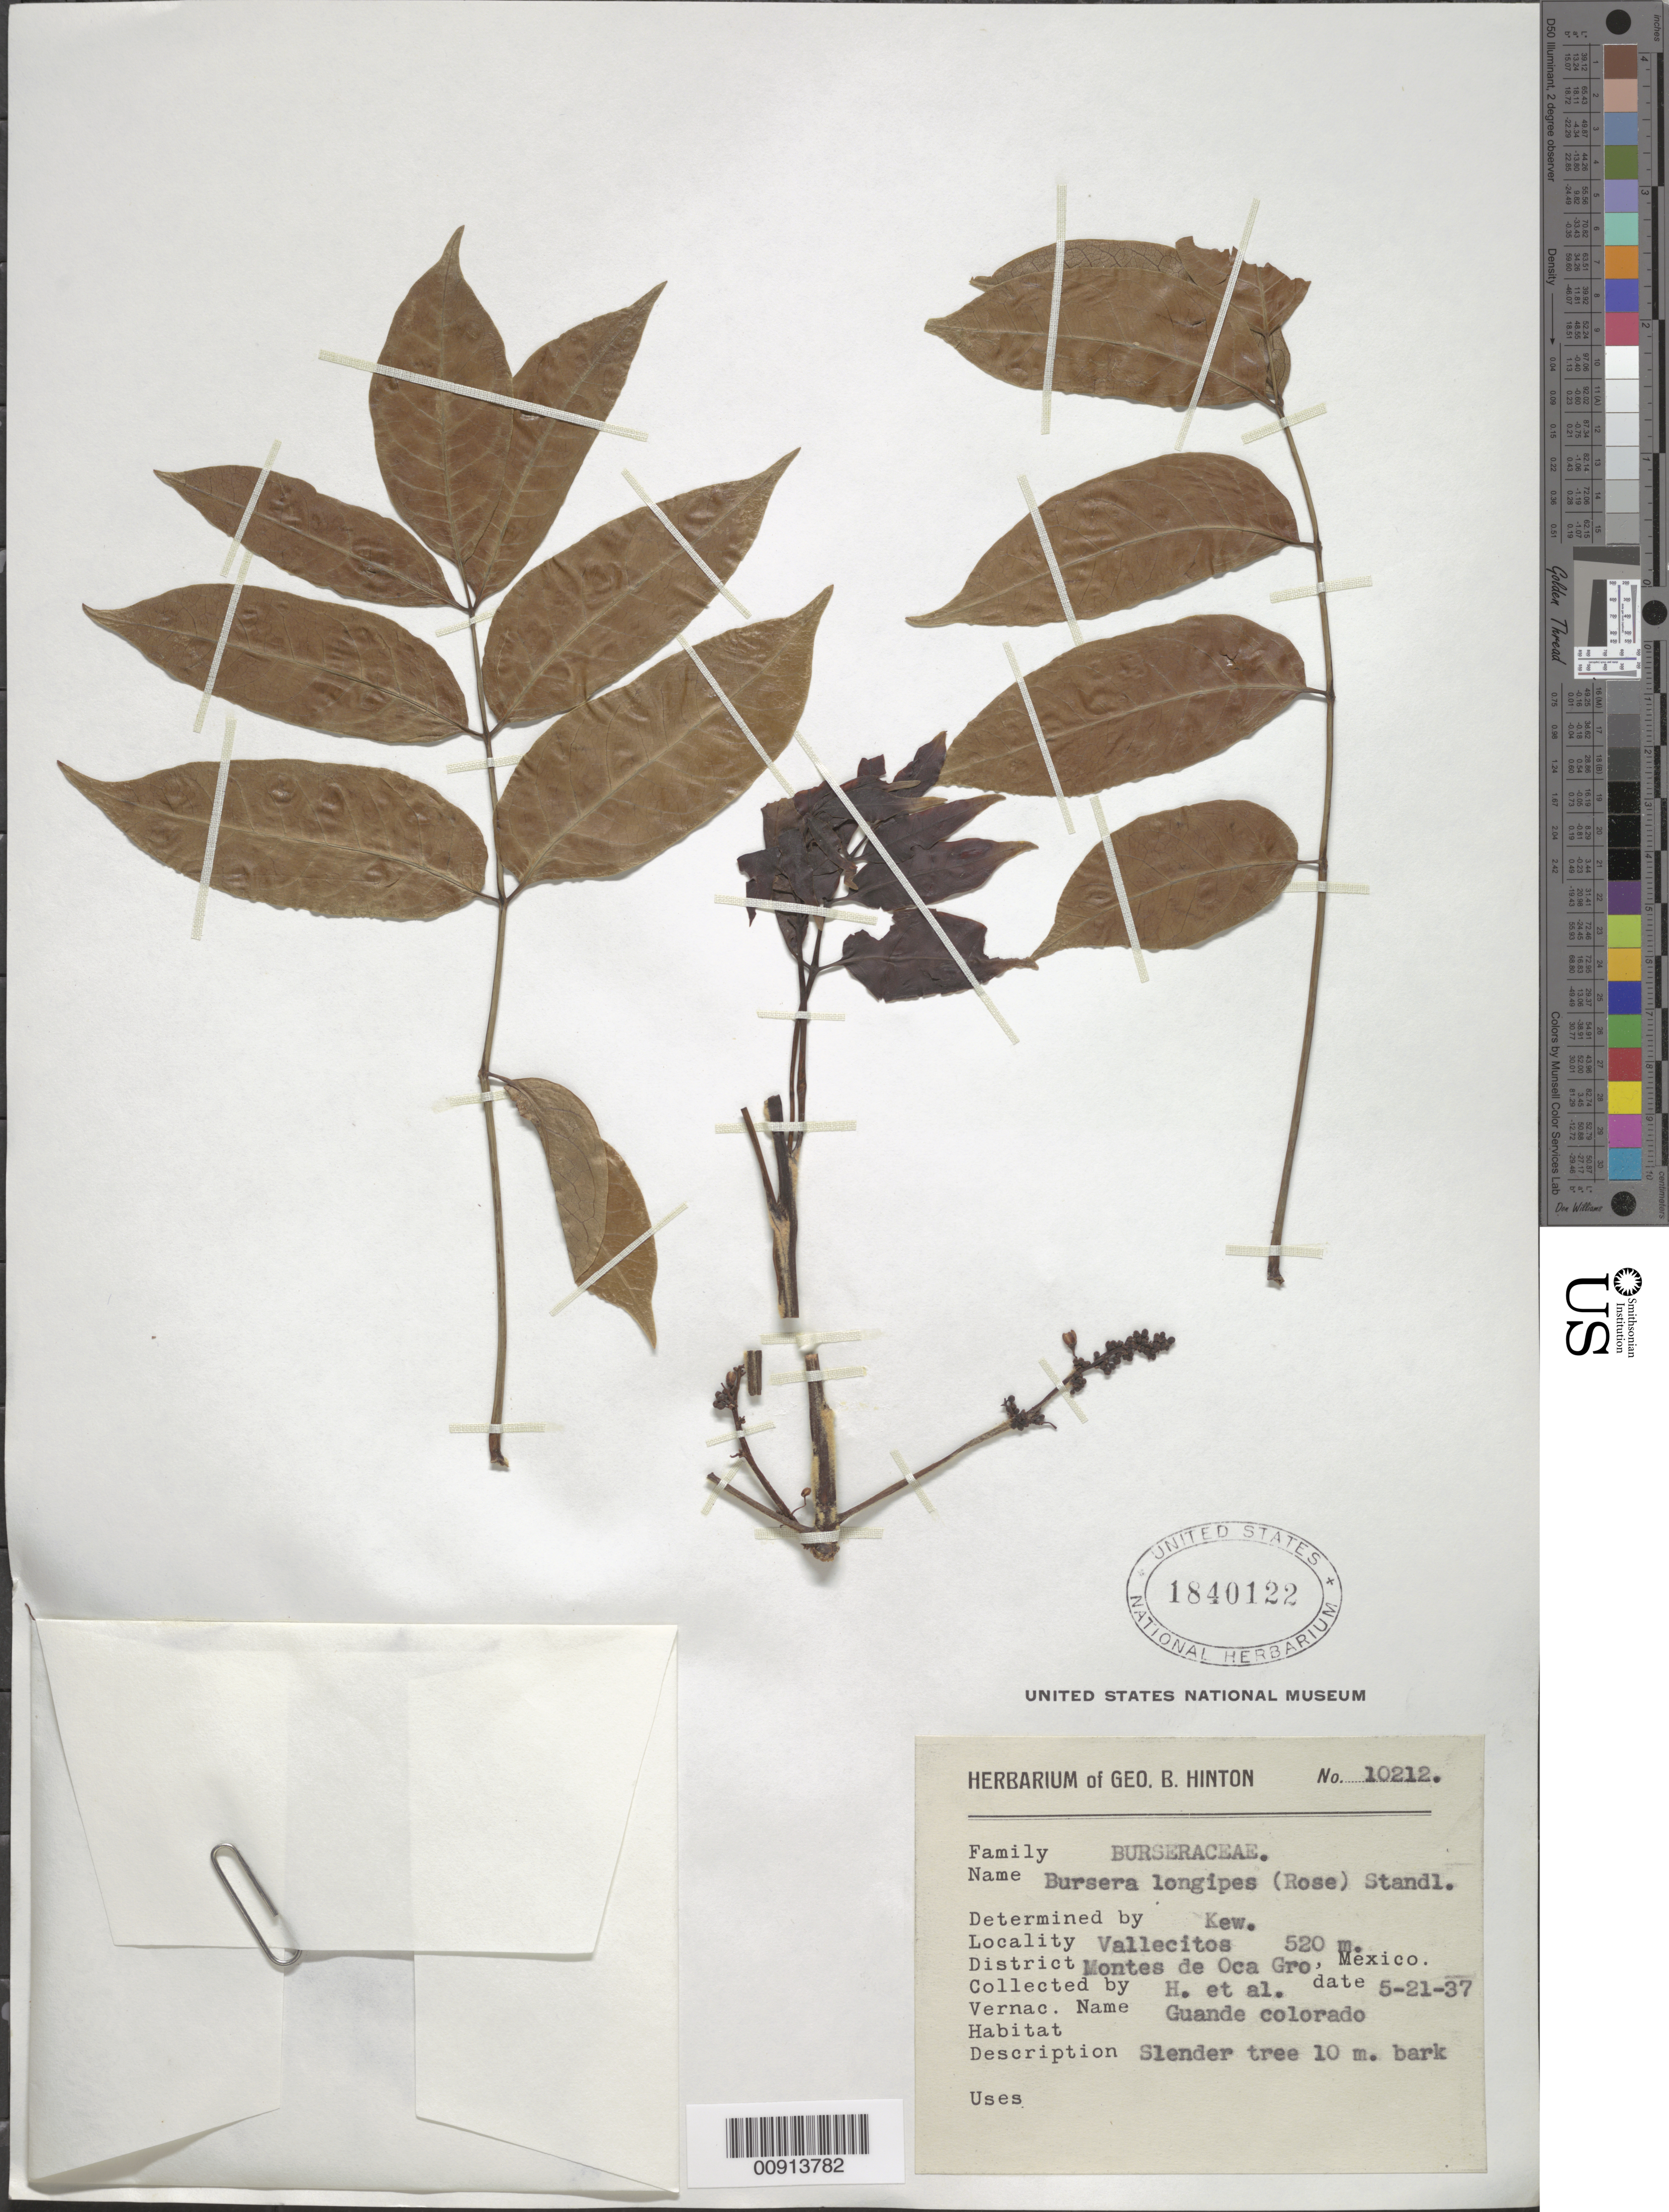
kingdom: Plantae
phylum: Tracheophyta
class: Magnoliopsida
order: Sapindales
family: Burseraceae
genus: Bursera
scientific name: Bursera longipes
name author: (Rose) Standl.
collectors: G. B. Hinton & et al.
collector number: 10212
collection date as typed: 21 May 1937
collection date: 1937-05-21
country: Mexico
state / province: Guerrero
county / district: Montes de Oca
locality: Vallecitos, District Montes de Oca, Guerrero.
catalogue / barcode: US 1840122